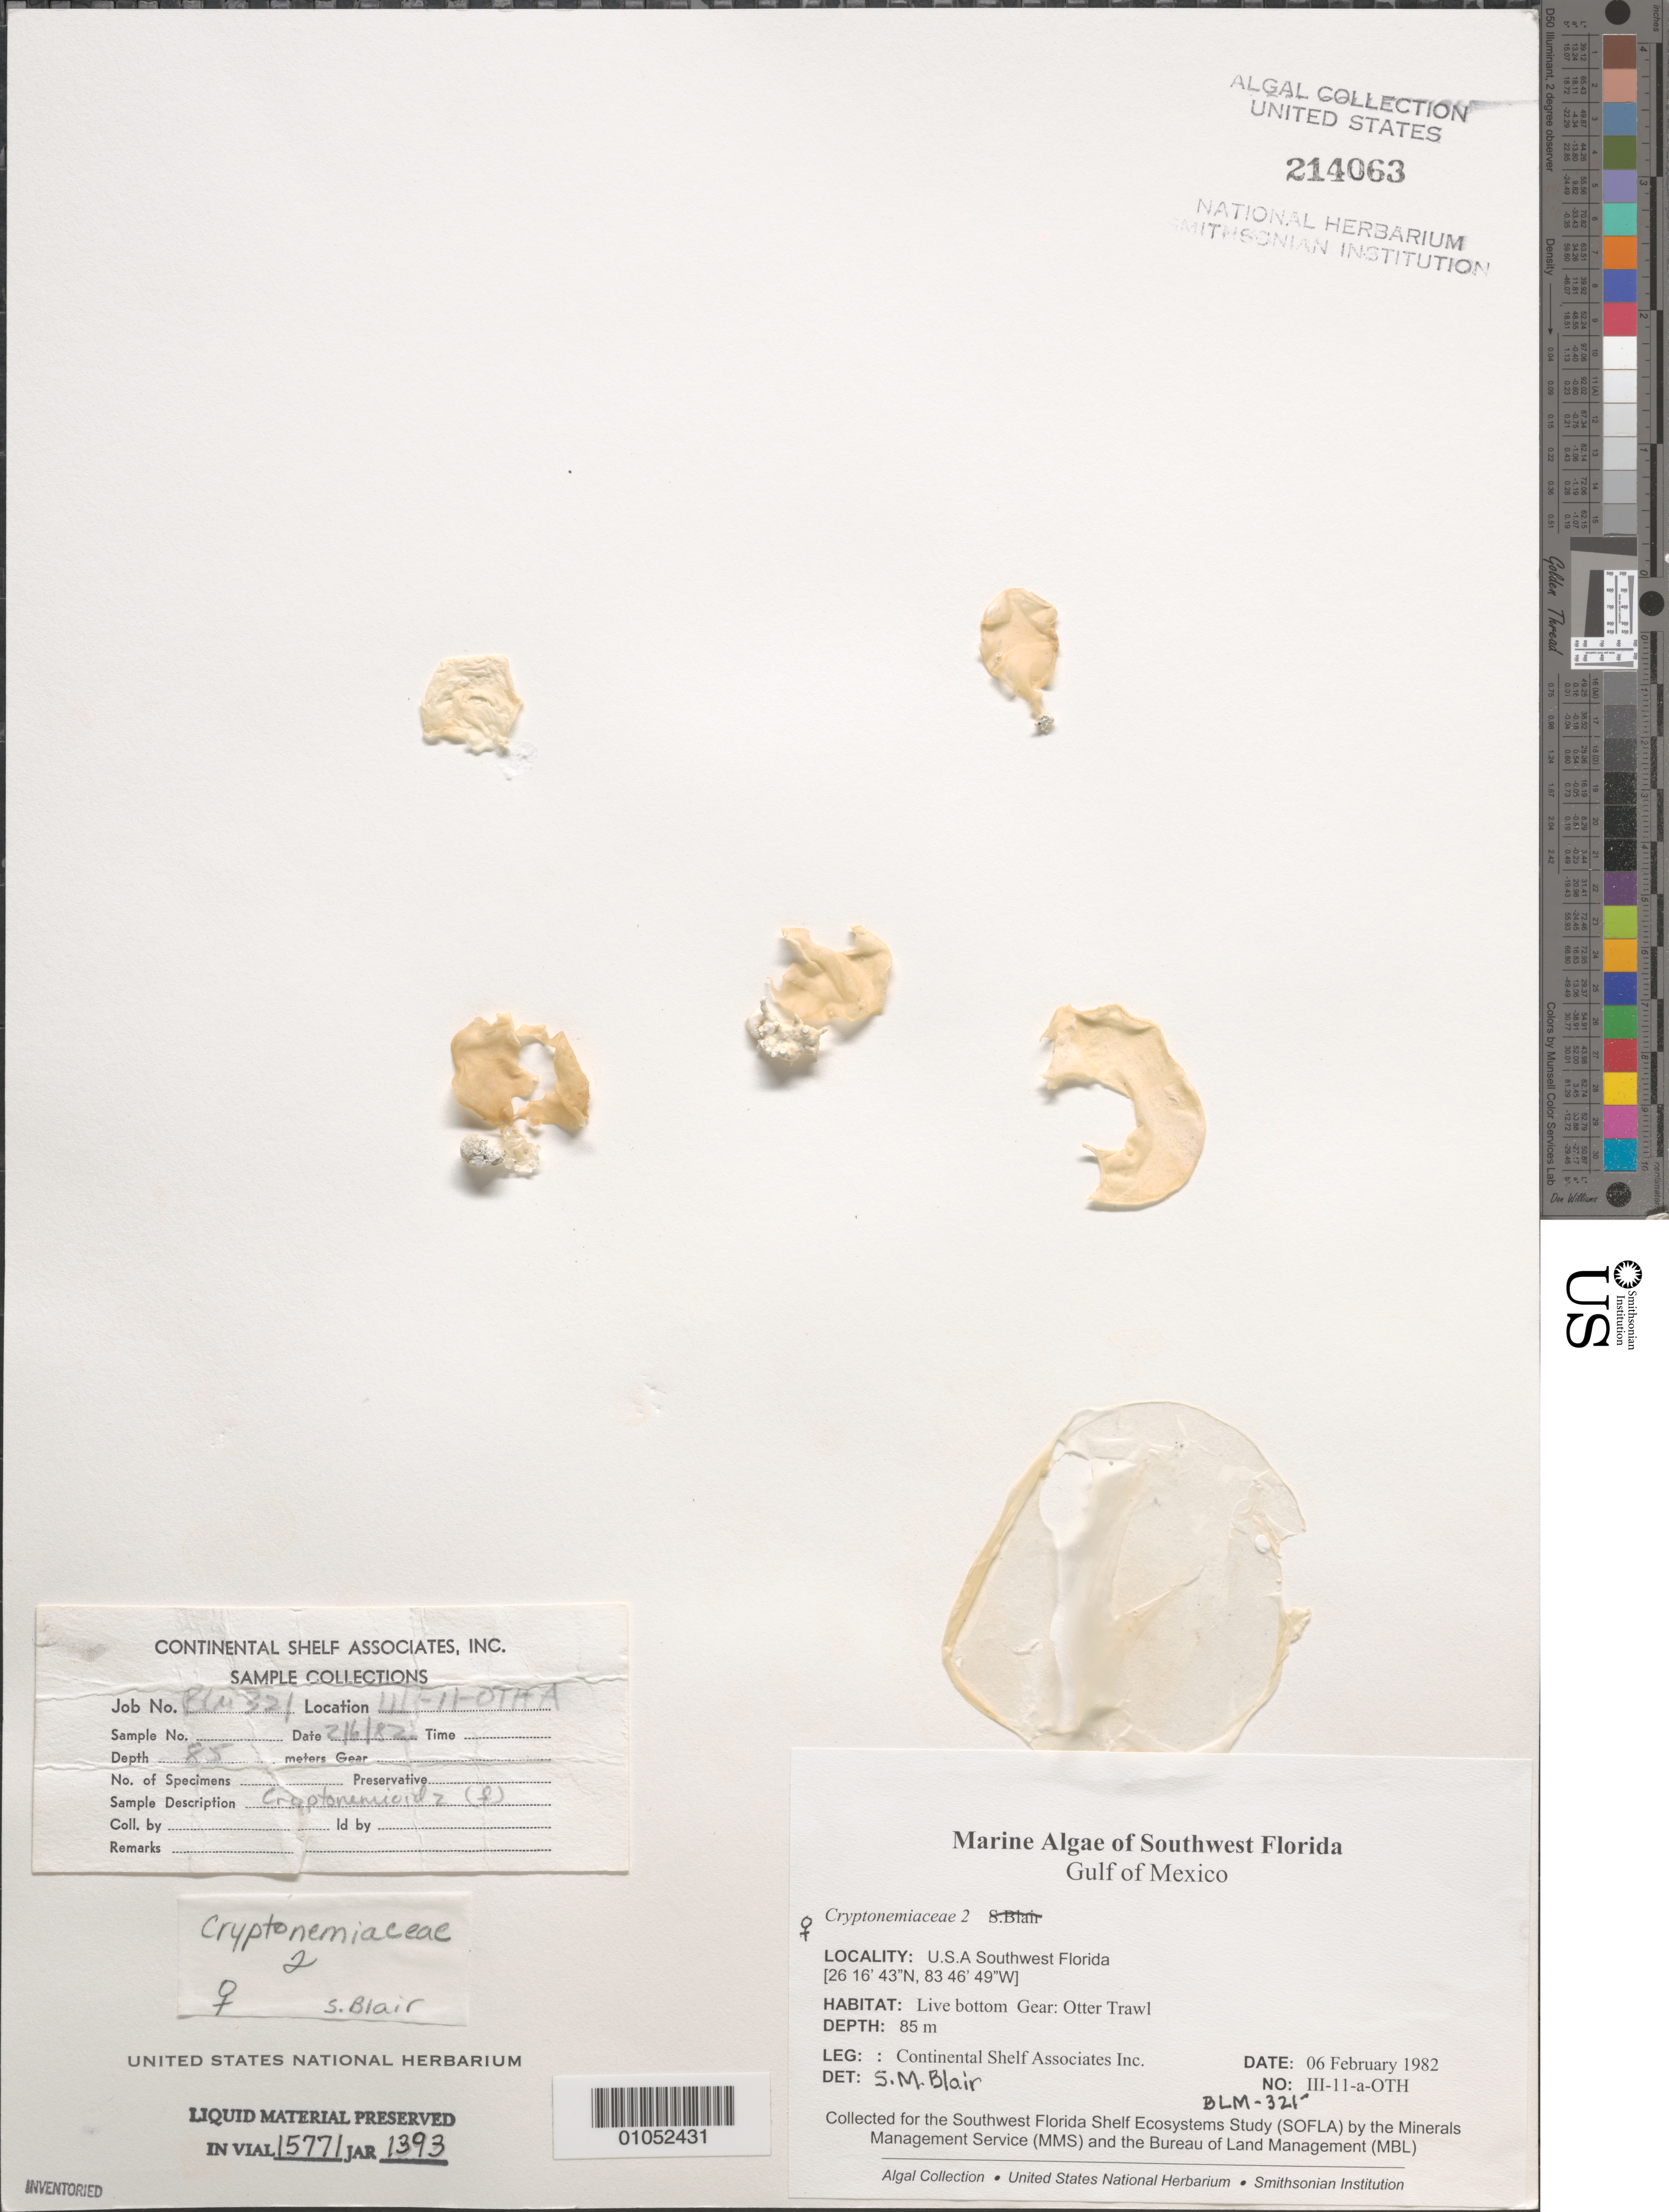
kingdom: Plantae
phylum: Rhodophyta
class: Florideophyceae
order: Cryptonemiales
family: Cryptonemiaceae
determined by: Blair, S. M.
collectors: Continental Shelf Associates for the MMS/BLM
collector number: BLM-321-III-11-A-OTH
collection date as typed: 06 Feb 1982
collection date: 1982-02-06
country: United States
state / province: Florida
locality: Gulf of Mexico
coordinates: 26 16'43"N, 83 46'49"W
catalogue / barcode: US 214063